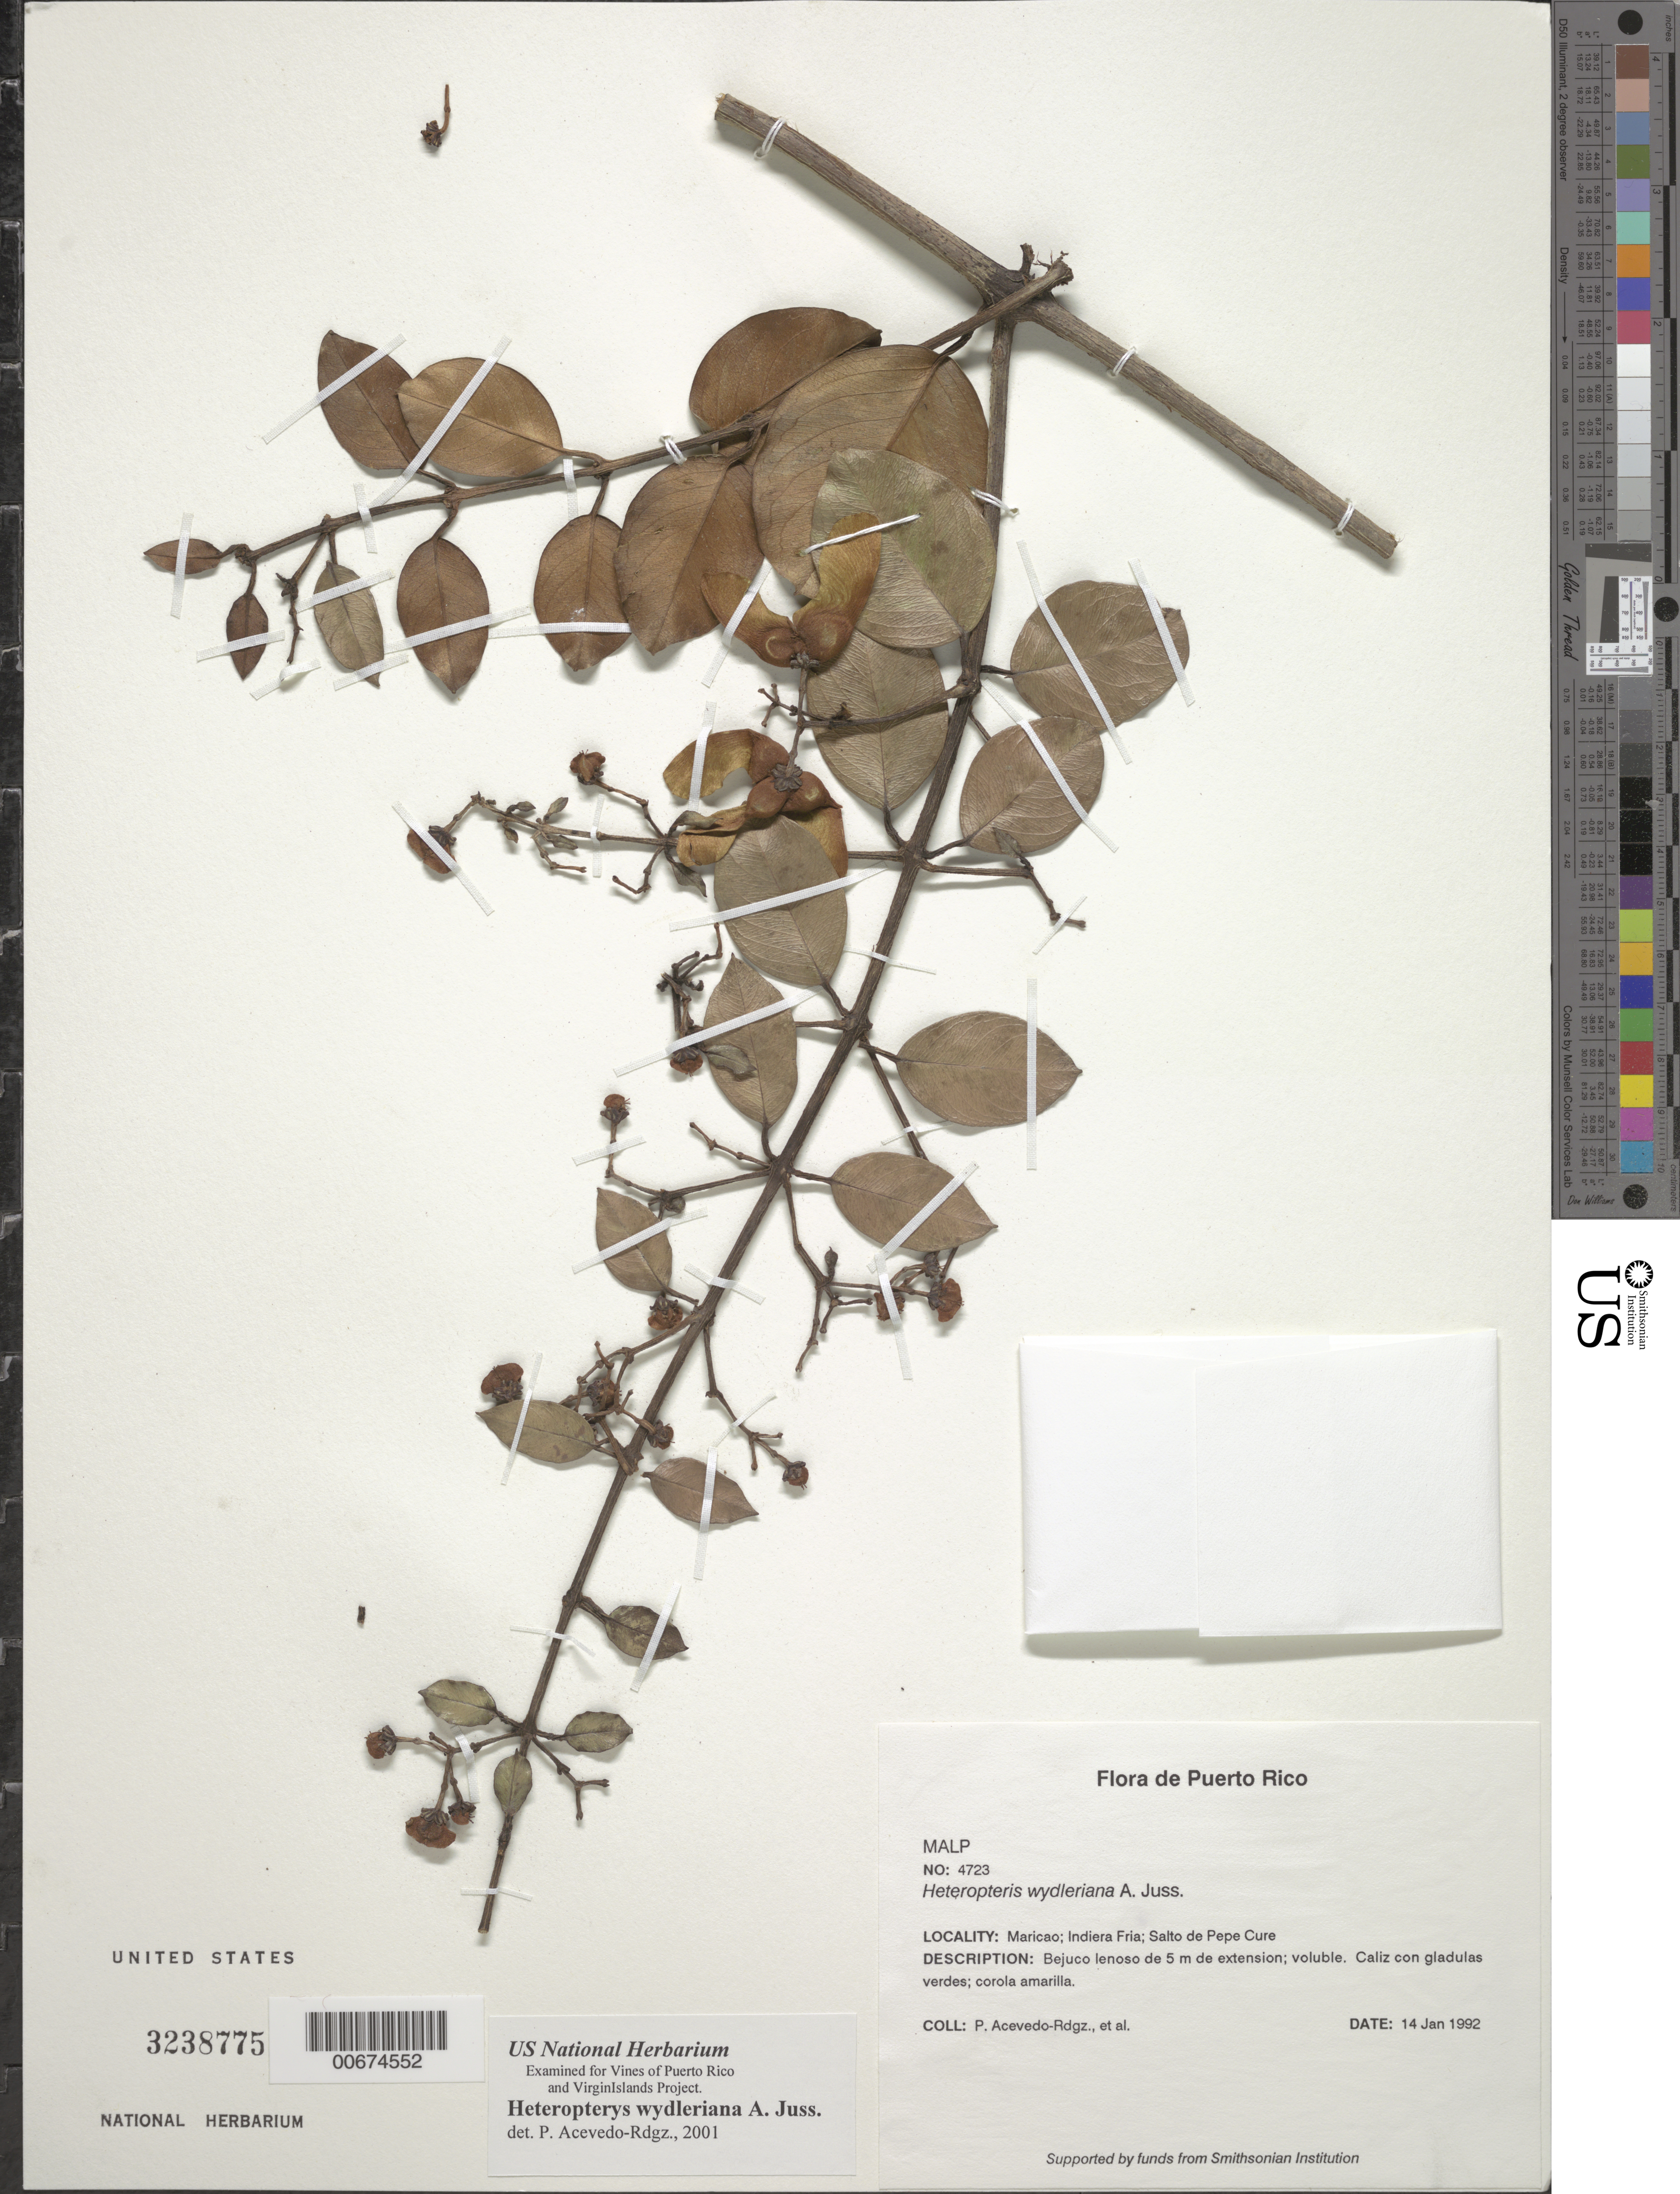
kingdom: Plantae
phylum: Tracheophyta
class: Magnoliopsida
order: Malpighiales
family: Malpighiaceae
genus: Heteropterys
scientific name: Heteropterys wydlerana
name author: A. Juss.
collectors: P. Acevedo-Rodr.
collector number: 4723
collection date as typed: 14 Jan 1992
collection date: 1992-01-14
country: Puerto Rico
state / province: Maricao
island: Puerto Rico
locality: Maricao; Indiera Fria; Salto de Pepe Cure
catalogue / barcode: US 3238775